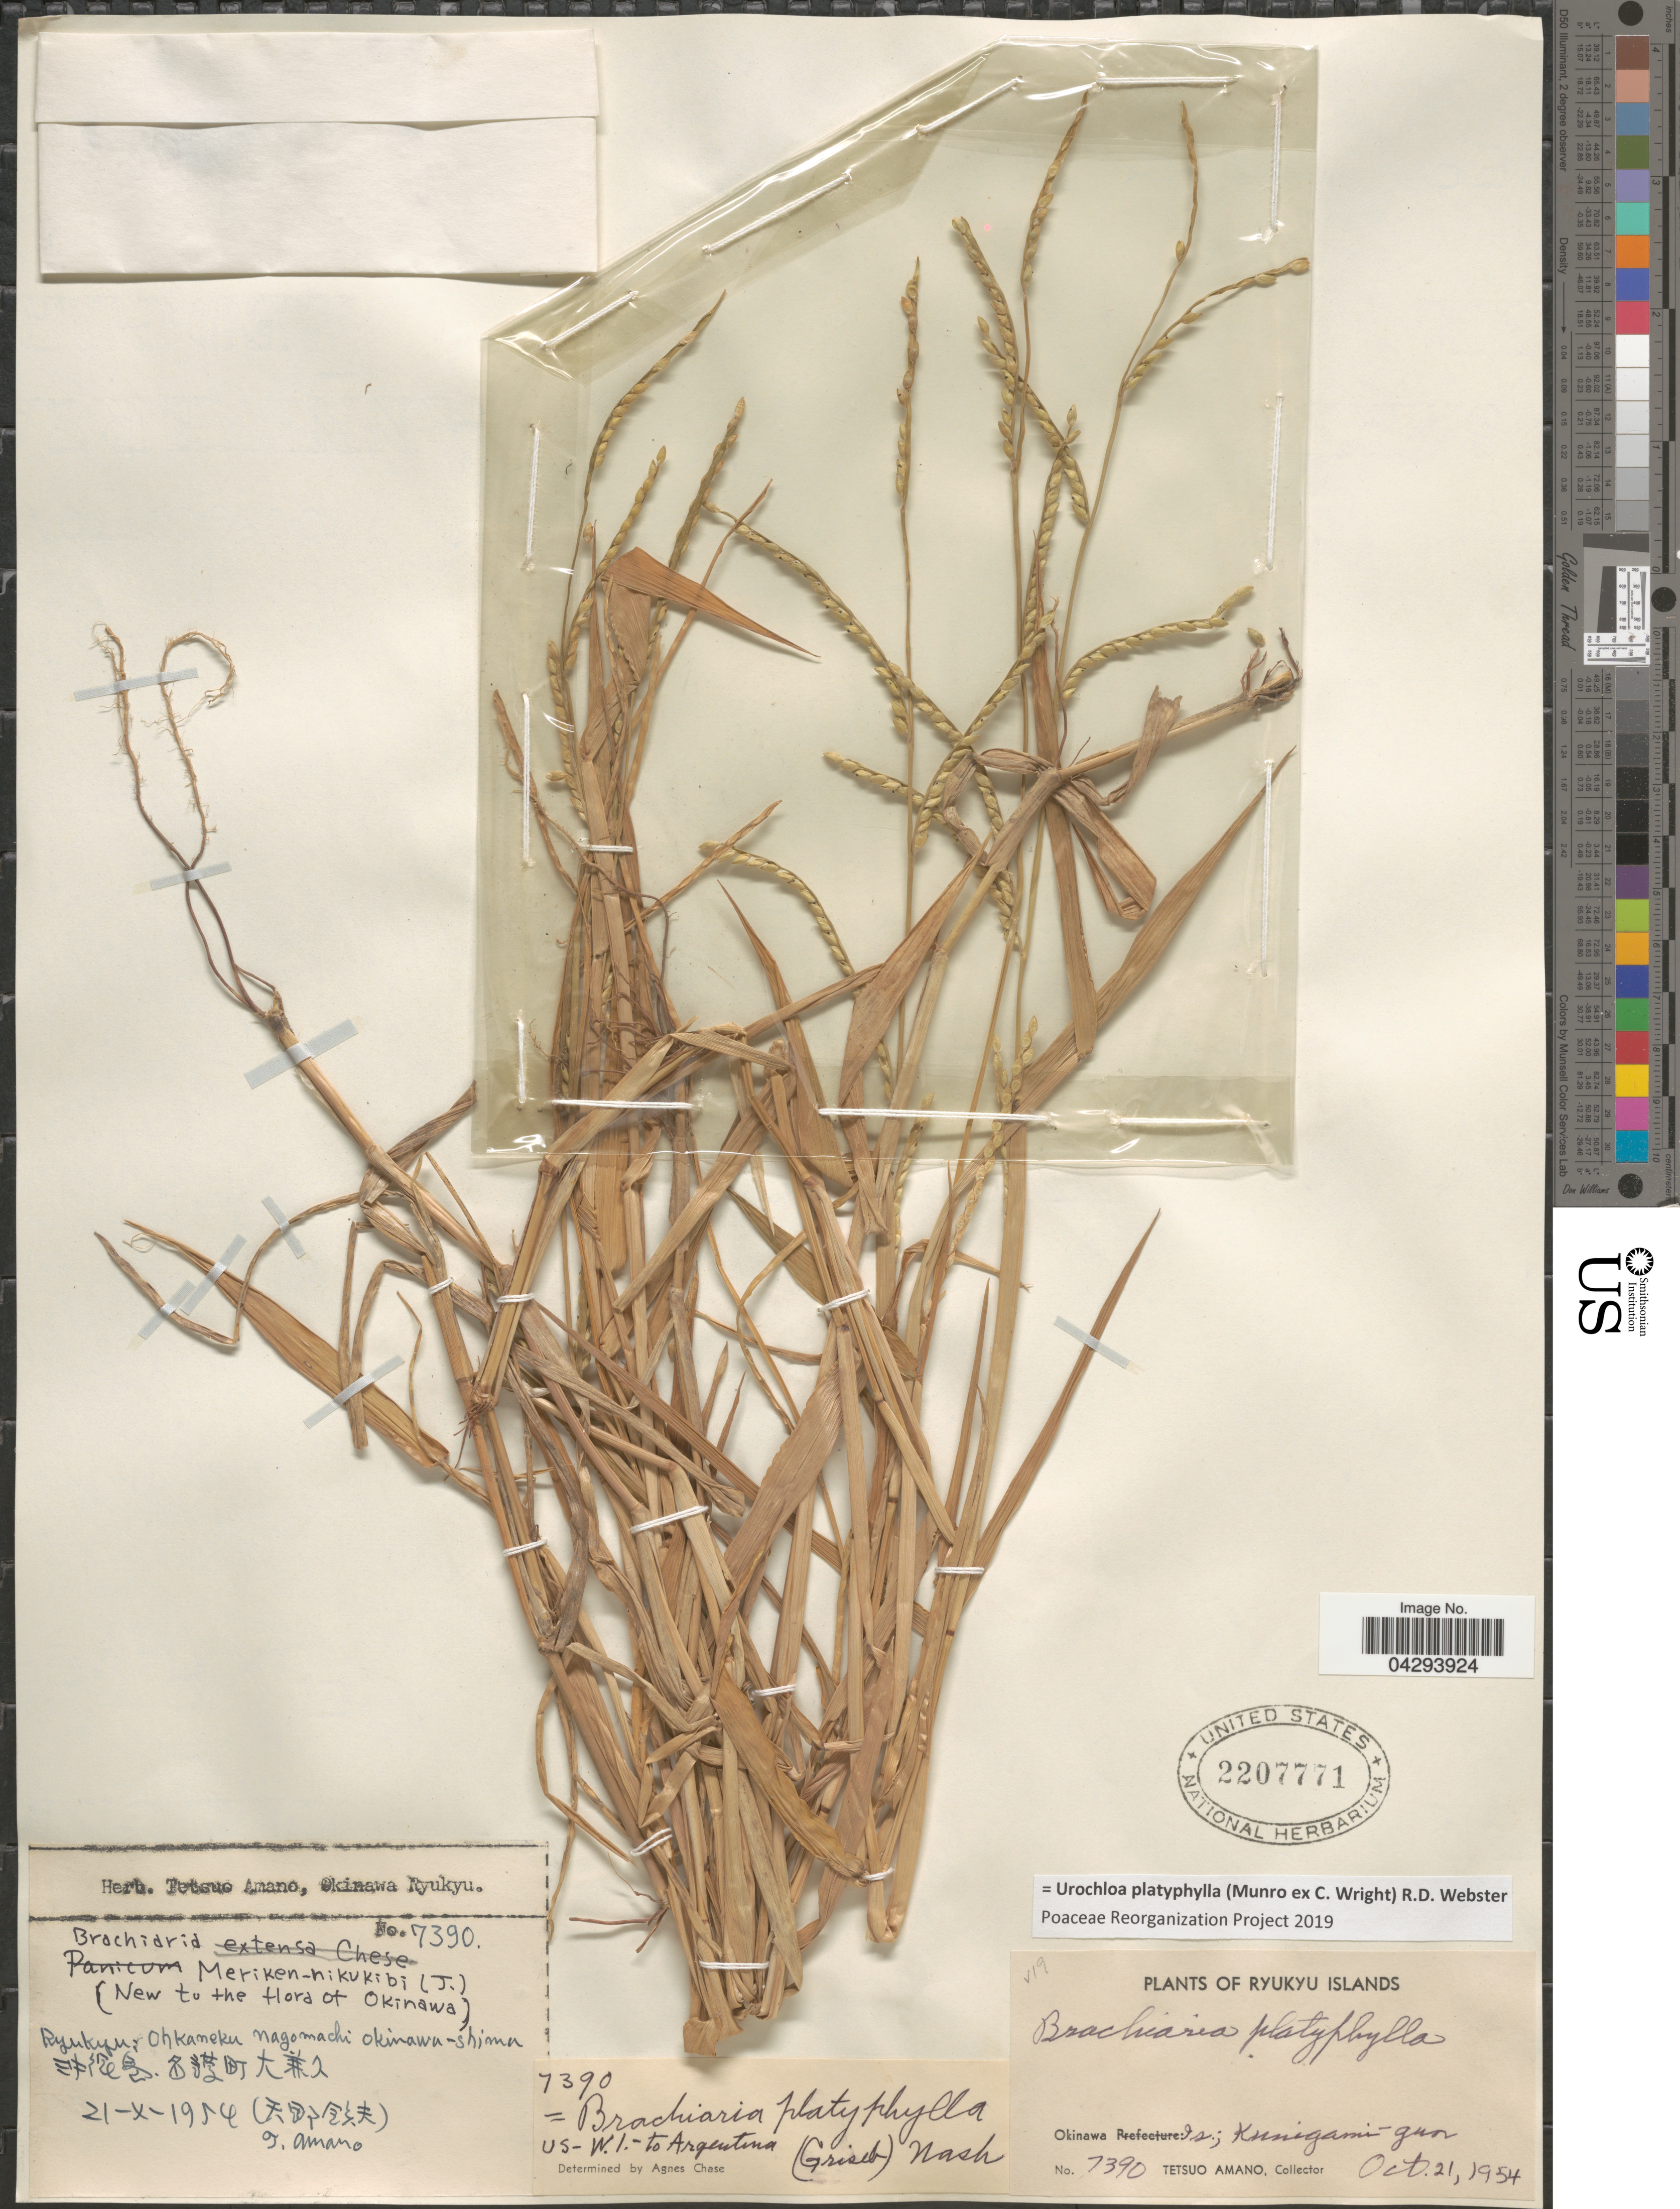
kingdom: Plantae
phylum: Tracheophyta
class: Liliopsida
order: Poales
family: Poaceae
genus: Urochloa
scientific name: Urochloa platyphylla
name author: (Munro ex C. Wright) R.D. Webster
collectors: T. Amano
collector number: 7390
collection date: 1954-10-21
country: Japan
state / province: Okinawa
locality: Ryukyu Islands. Okinawa Is.; Kunigami-gun.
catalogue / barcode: US 2207771